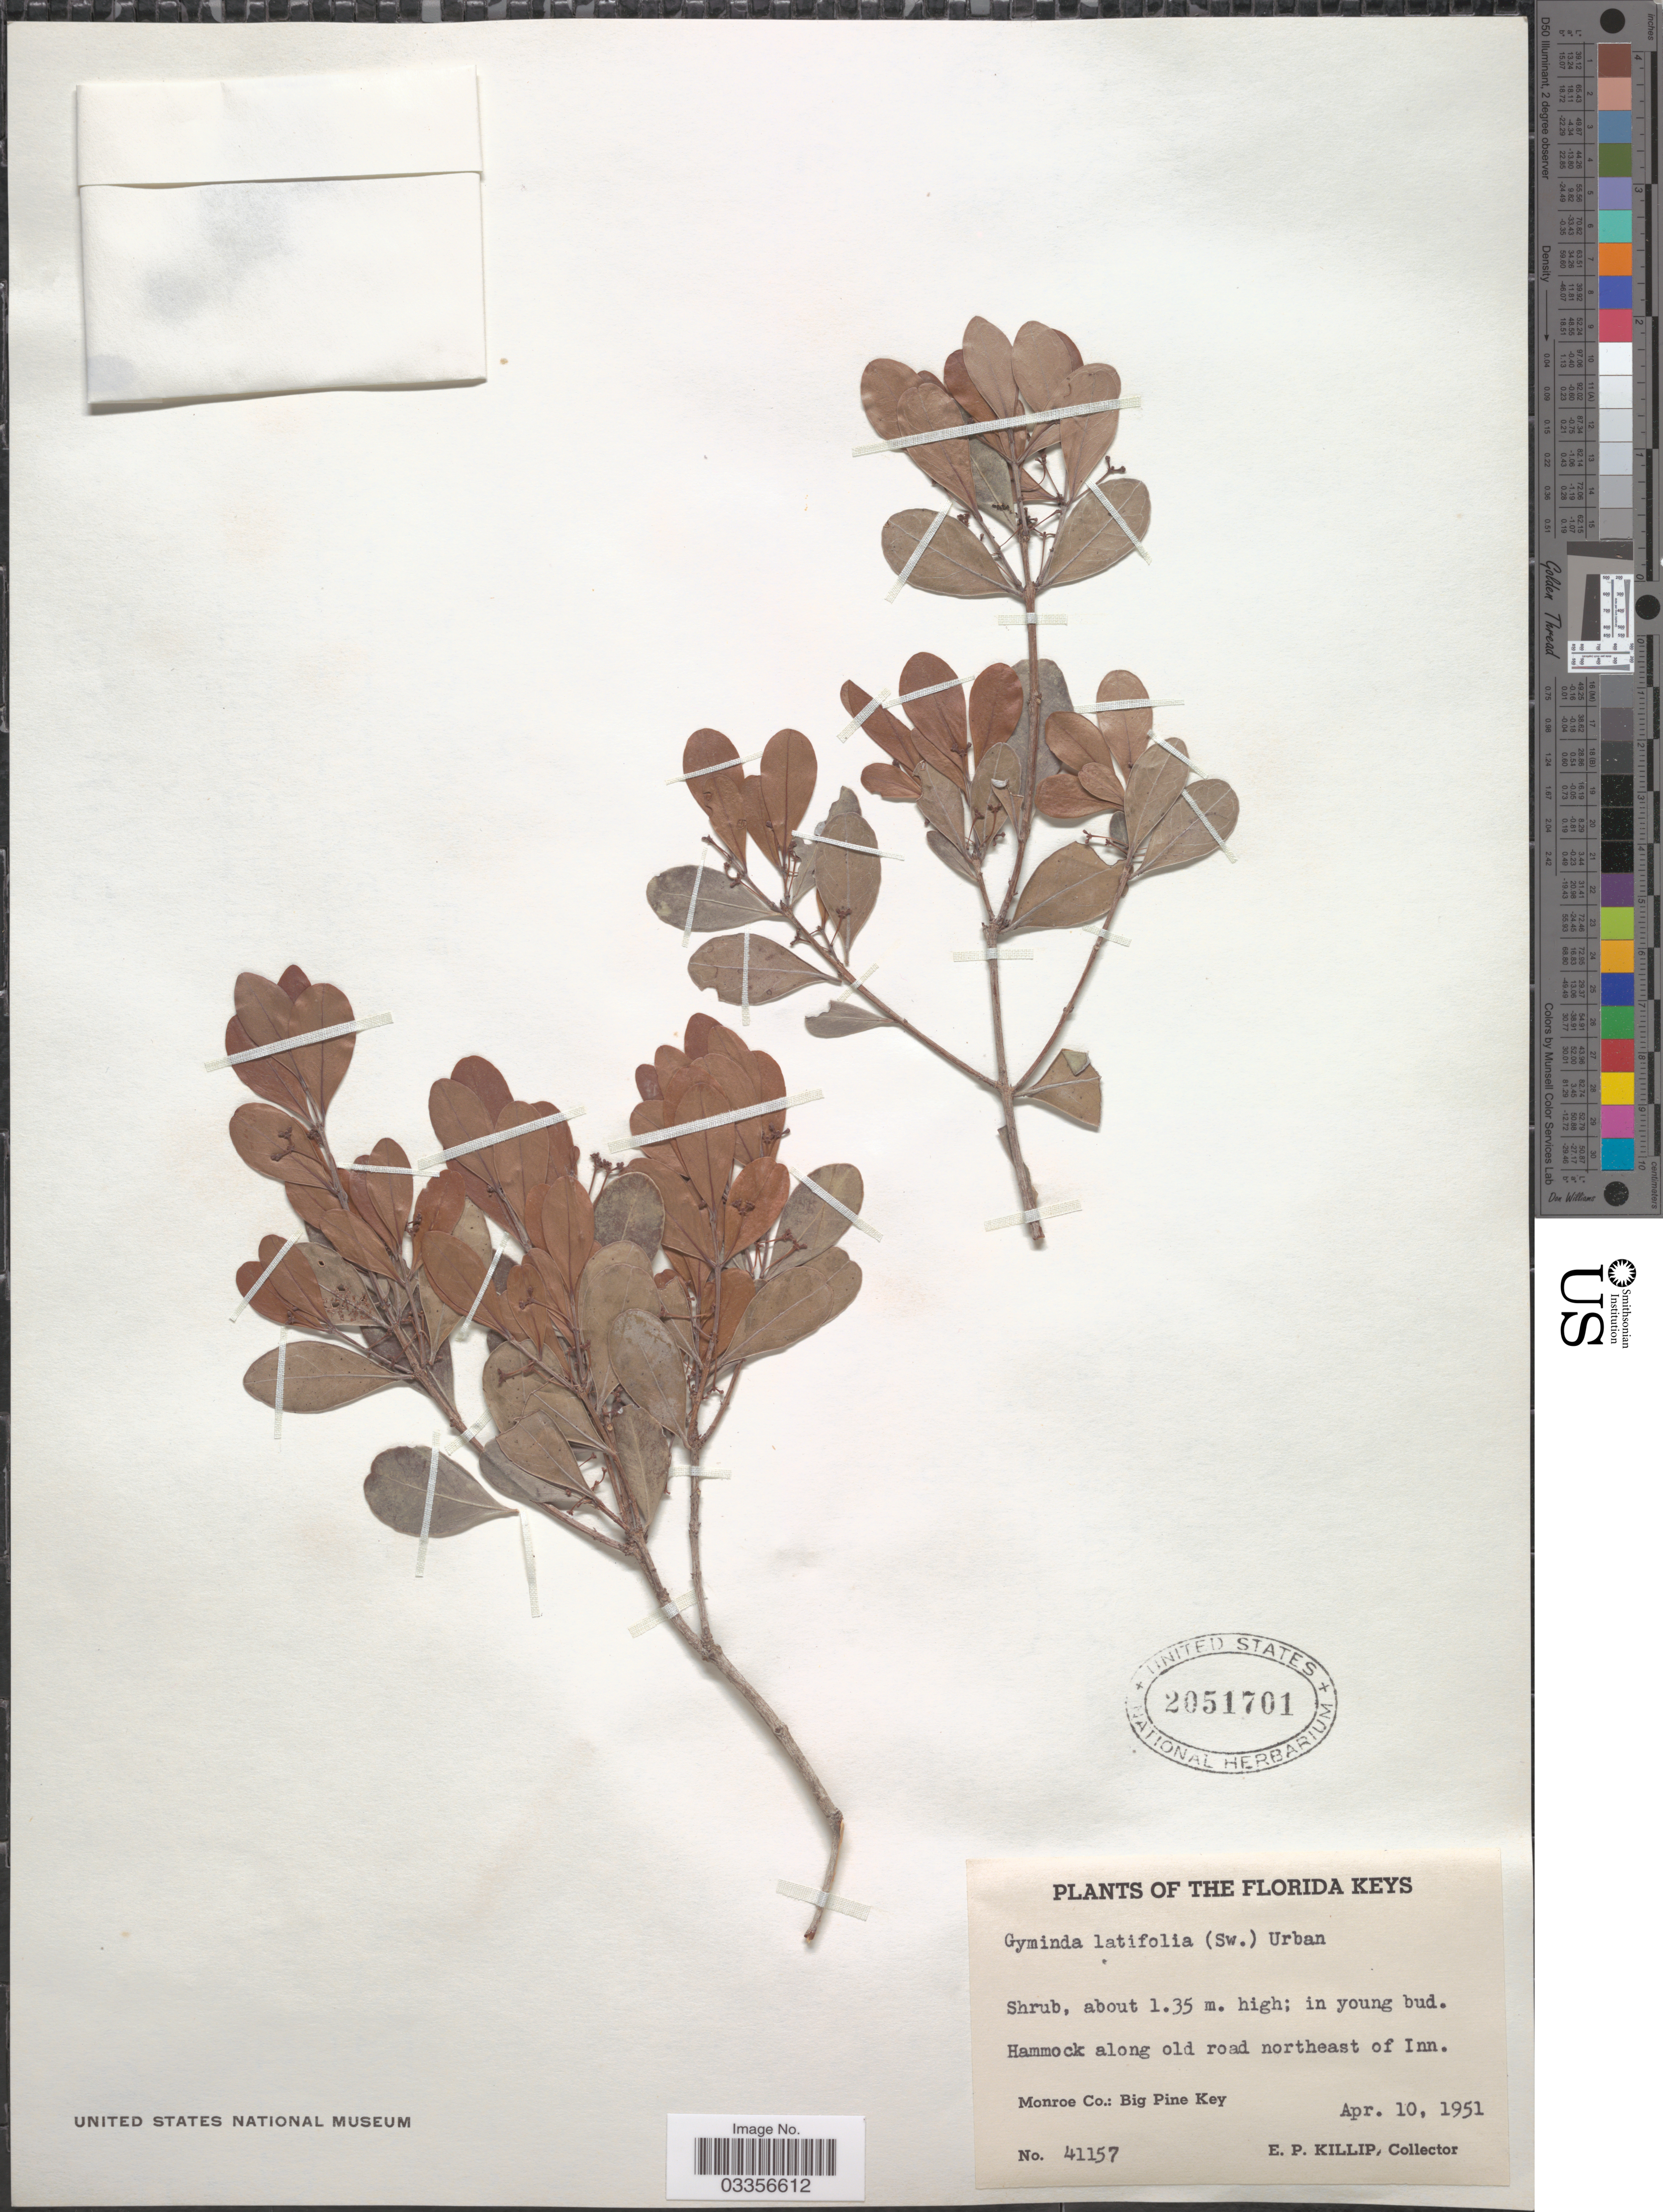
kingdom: Plantae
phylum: Tracheophyta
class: Magnoliopsida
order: Celastrales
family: Celastraceae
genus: Gyminda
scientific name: Gyminda latifolia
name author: (Sw.) Urb.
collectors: E. P. Killip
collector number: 41157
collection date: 1951-04-10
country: United States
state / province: Florida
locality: Florida Keys, Hammock along old road northeast of Inn., Monroe Co.: Big Pine Key.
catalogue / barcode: US 2051701